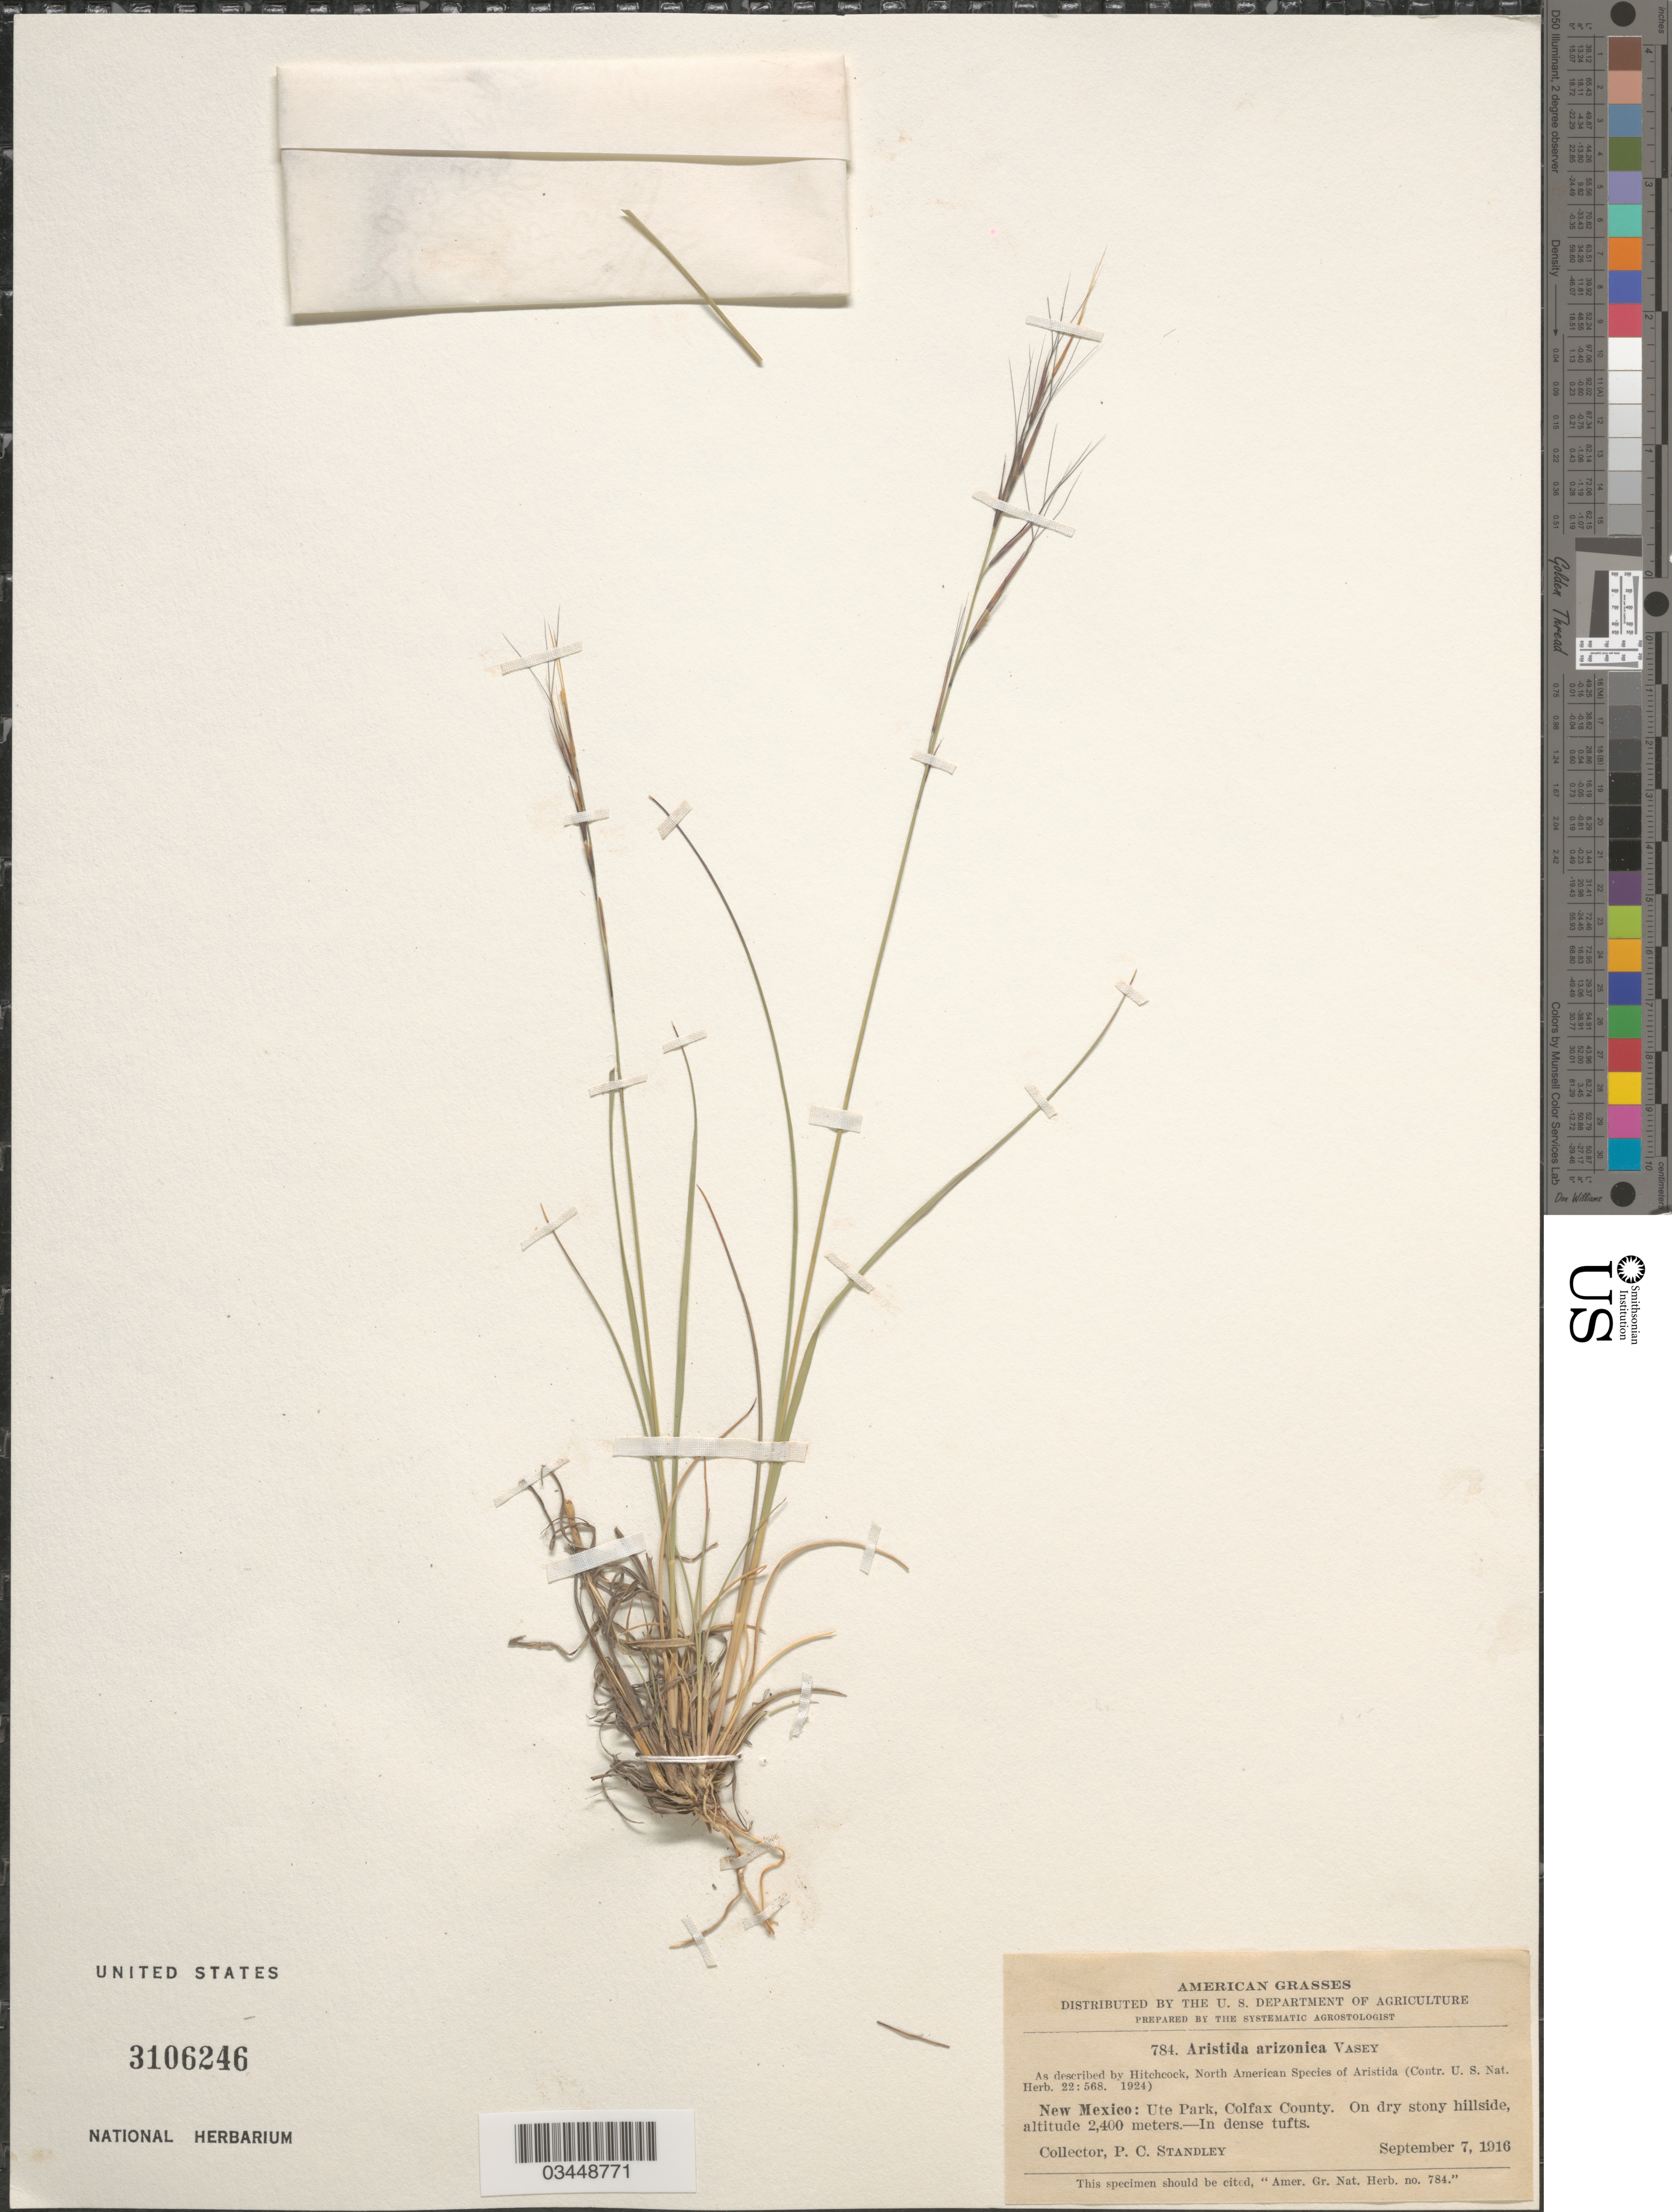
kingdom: Plantae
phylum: Tracheophyta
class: Liliopsida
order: Poales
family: Poaceae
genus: Aristida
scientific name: Aristida arizonica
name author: Vasey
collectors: P. C. Standley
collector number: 784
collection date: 1916-09-07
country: United States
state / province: New Mexico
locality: Ute Park, Colfax County. On dry stony hillside.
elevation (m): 2400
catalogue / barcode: US 3106246